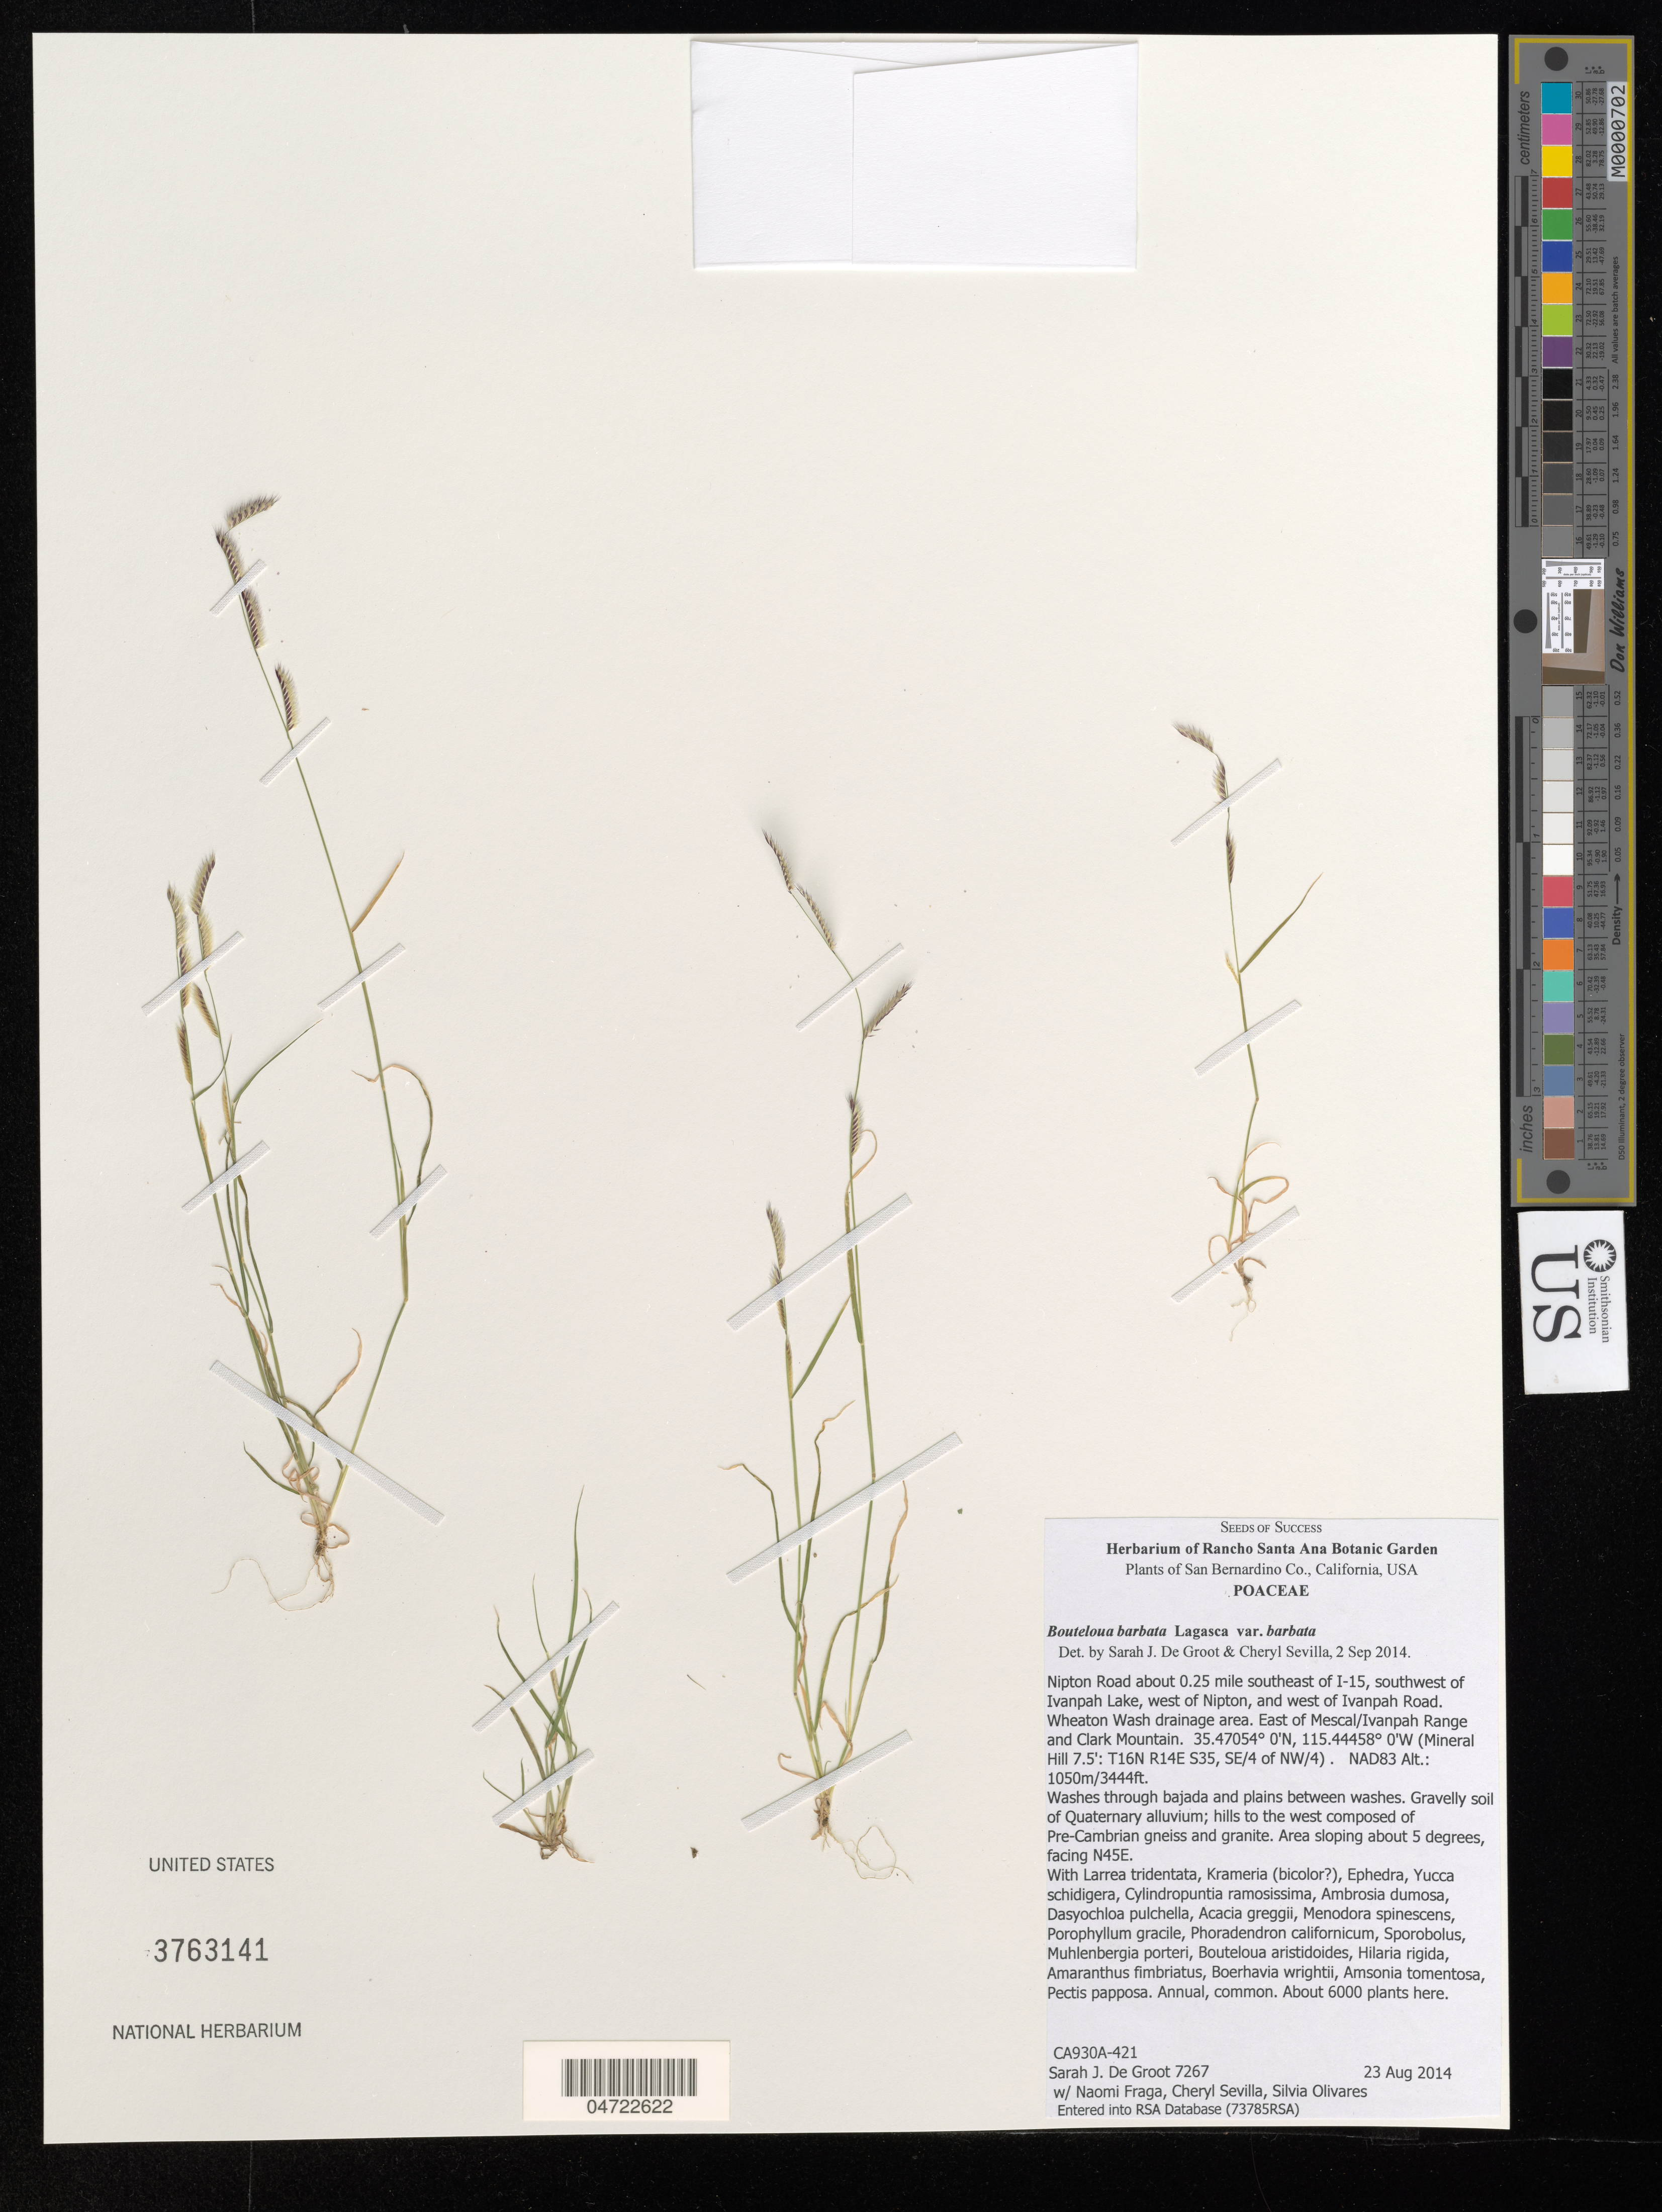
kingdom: Plantae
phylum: Tracheophyta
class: Liliopsida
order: Poales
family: Poaceae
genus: Bouteloua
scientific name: Bouteloua barbata var. barbata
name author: Lagger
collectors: S. De Groot, N. Fraga, C. Sevilla & S. Olivares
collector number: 7267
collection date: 2014-08-23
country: United States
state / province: California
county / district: San Bernardino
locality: San Bernardino Co. Nipton Road about 0.25 mile southeast of I-15, southwest of Ivanpah Lake, west of Nipton, and west of Ivanpah Road. Wheaton Wash drainage area. East of Mescal/Ivanpah Range and Clark Mountain. (Mineral Hill 7.5': T16N R14E S35, SE/4 of NW/4).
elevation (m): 1050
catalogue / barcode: US 3763141